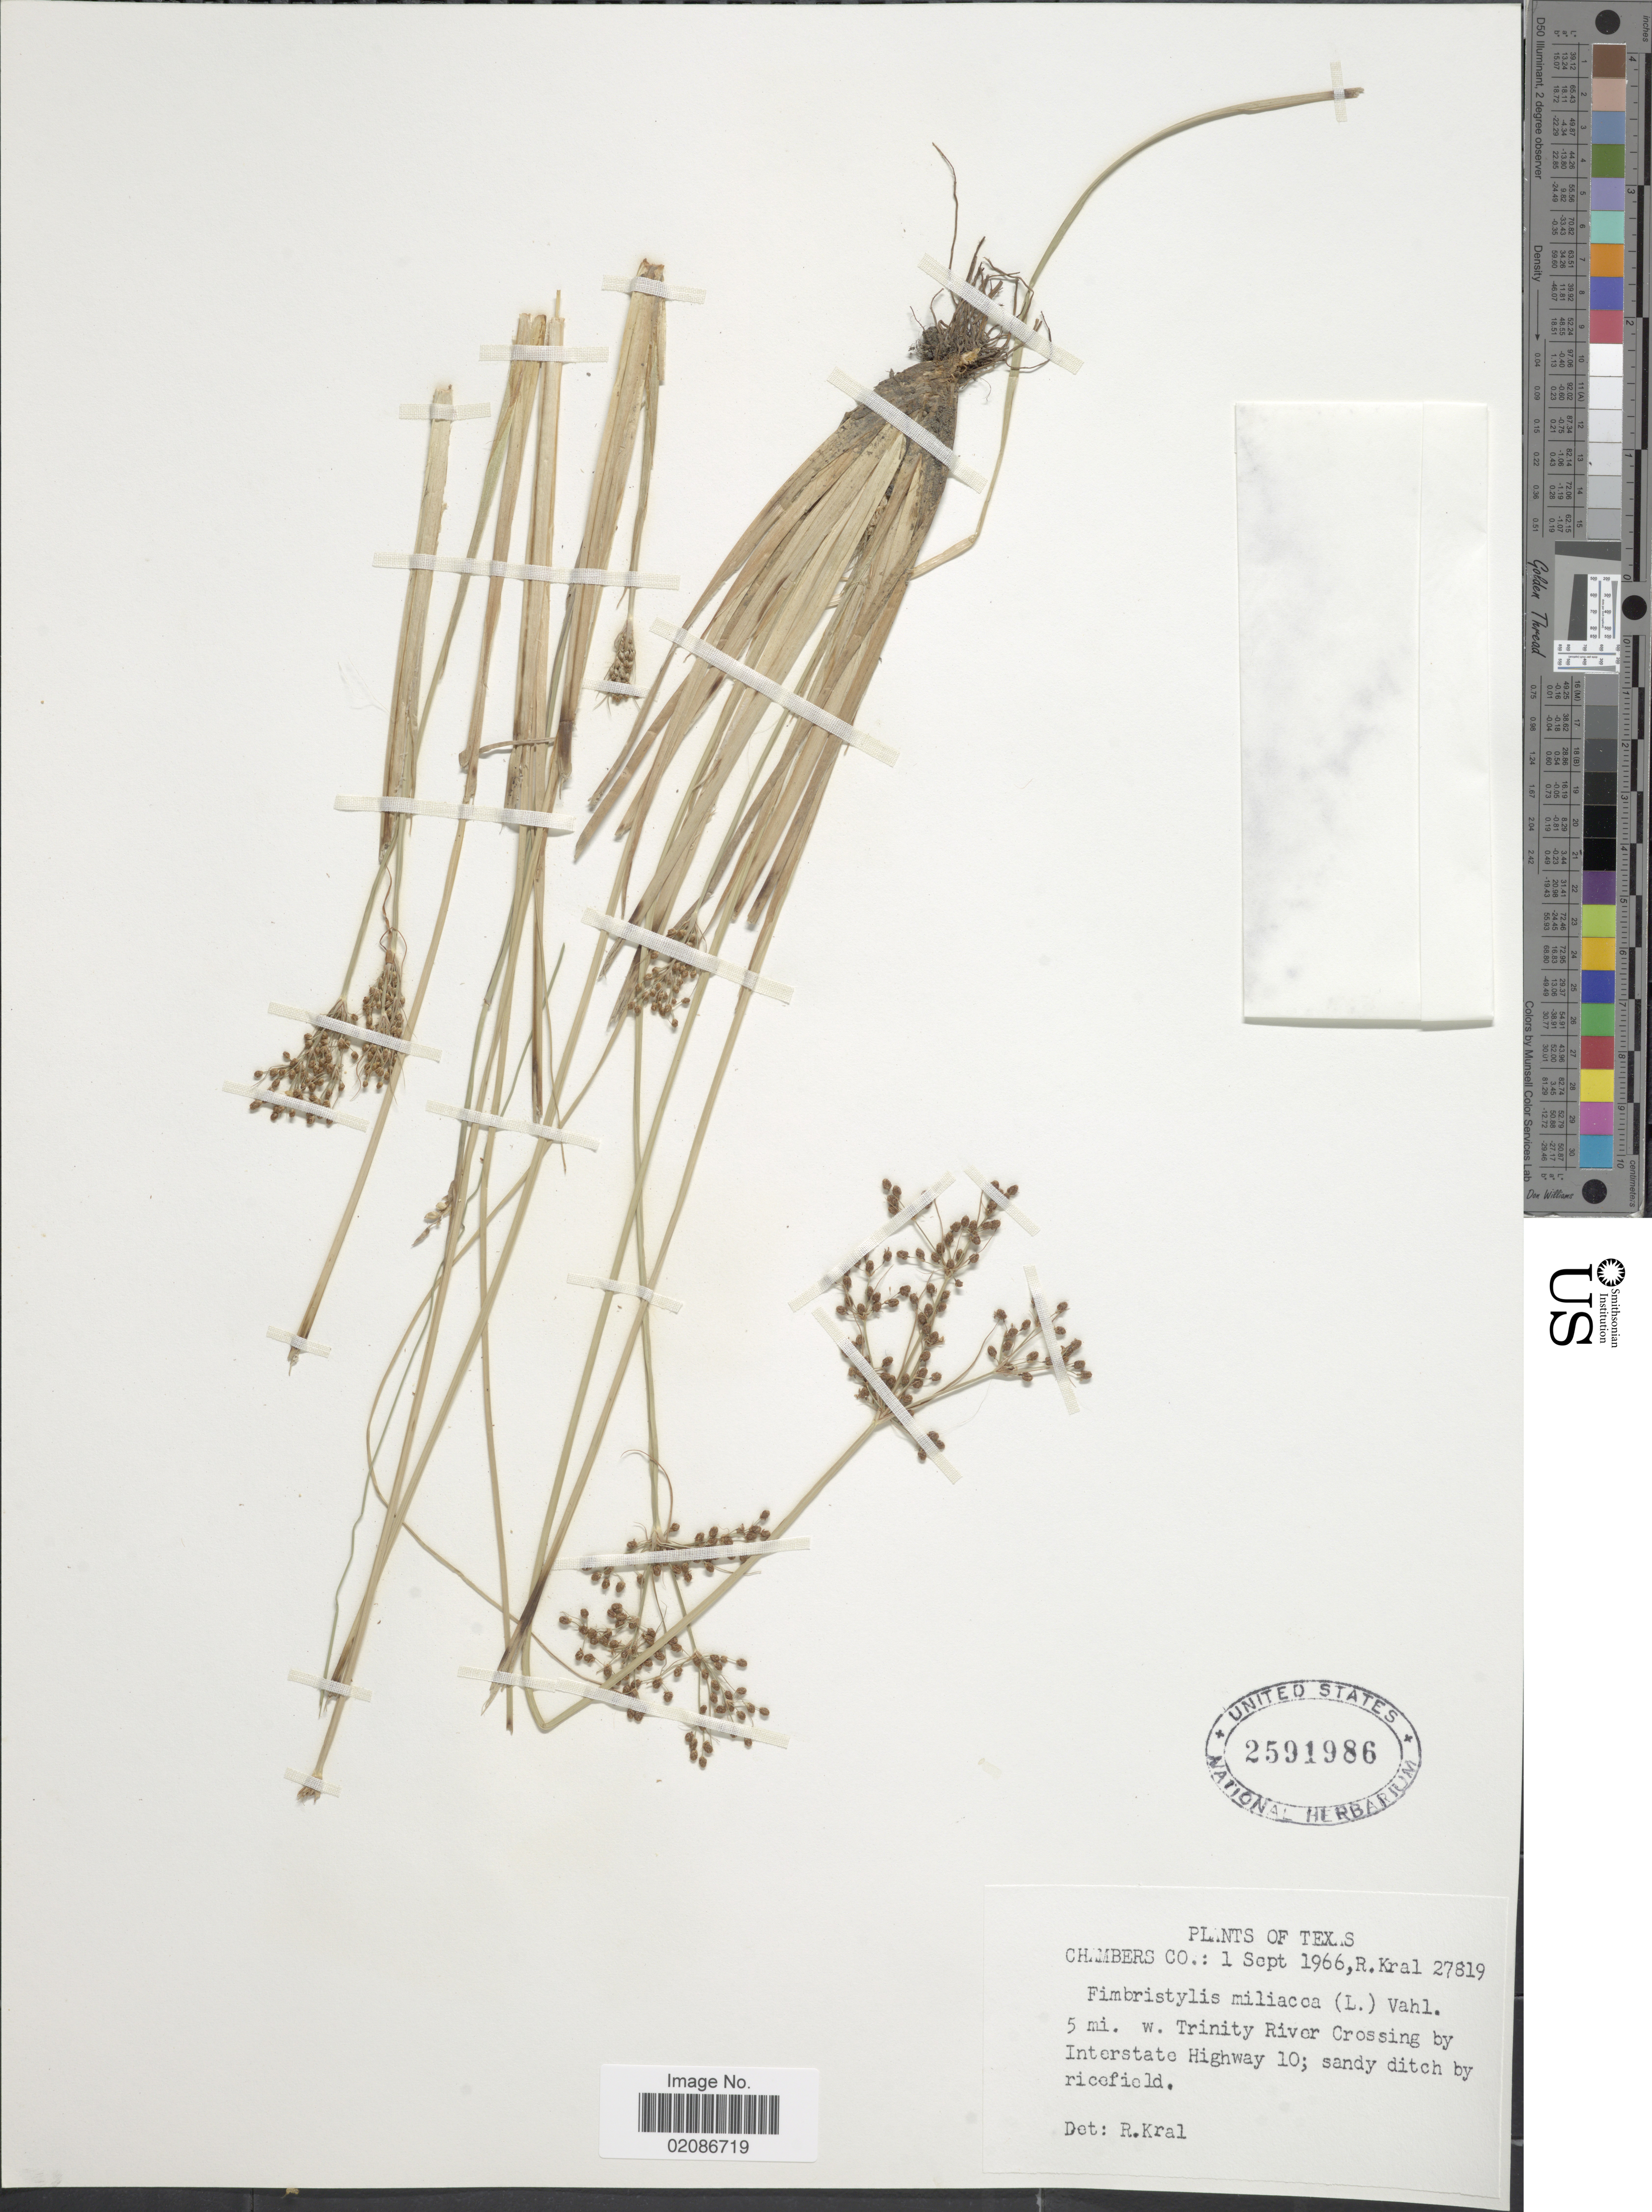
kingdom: Plantae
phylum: Tracheophyta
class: Liliopsida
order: Poales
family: Cyperaceae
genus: Fimbristylis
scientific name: Fimbristylis littoralis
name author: Gaudich.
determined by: Strong, M. T., (US), Smithsonian Institution - National Museum of Natural History (UNITED STATES)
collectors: R. Kral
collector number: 27819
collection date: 1966-09-01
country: United States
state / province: Texas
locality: Chambers Co.: 5 mi. w. Trinity River Crossing by Interstate Highway 10; sandy ditch by ricefield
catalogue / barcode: US 2591986